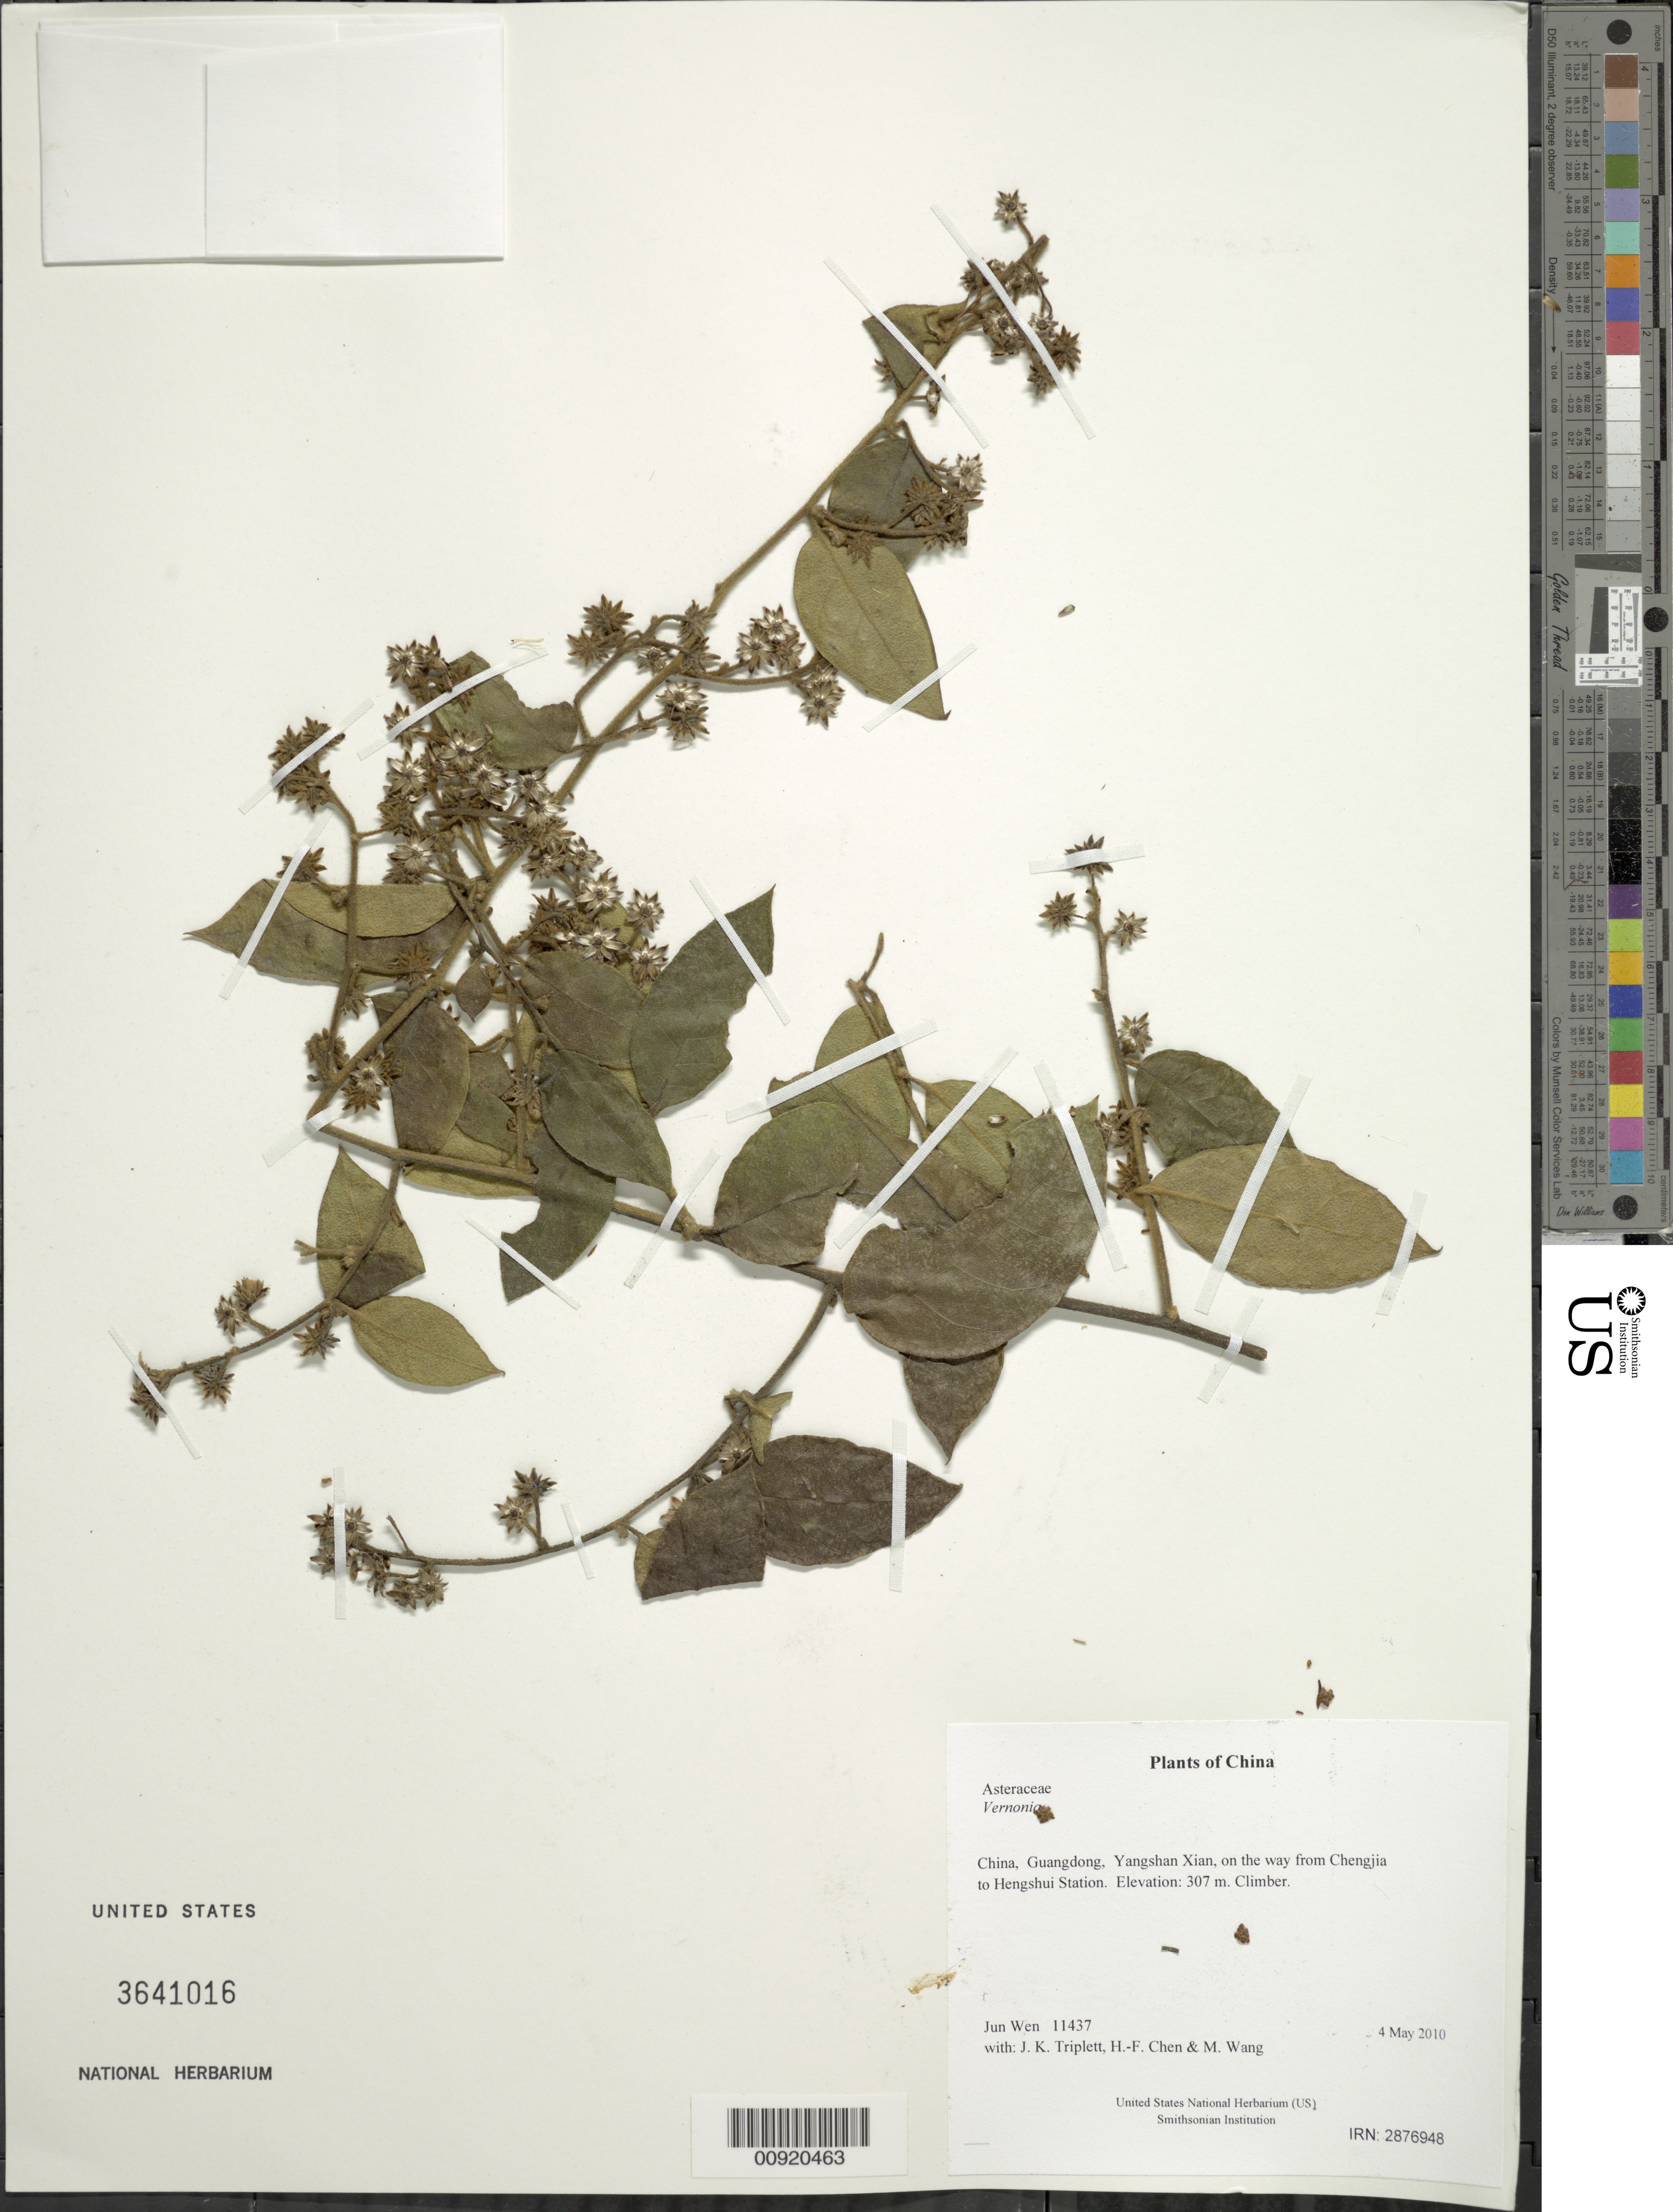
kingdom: Plantae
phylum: Tracheophyta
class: Magnoliopsida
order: Asterales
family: Asteraceae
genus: Vernonia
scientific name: Vernonia sp.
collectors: J. Wen, J. K. Triplett, H.-F. Chen & M. Wang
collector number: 11437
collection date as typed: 4 May 2010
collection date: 2010-05-04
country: China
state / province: Guangdong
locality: Yangshan Xian, on the way from Chengjia to Hengshui Station.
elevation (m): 307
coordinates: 24 50.674 N, 112 52.418 E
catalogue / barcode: US 3641016